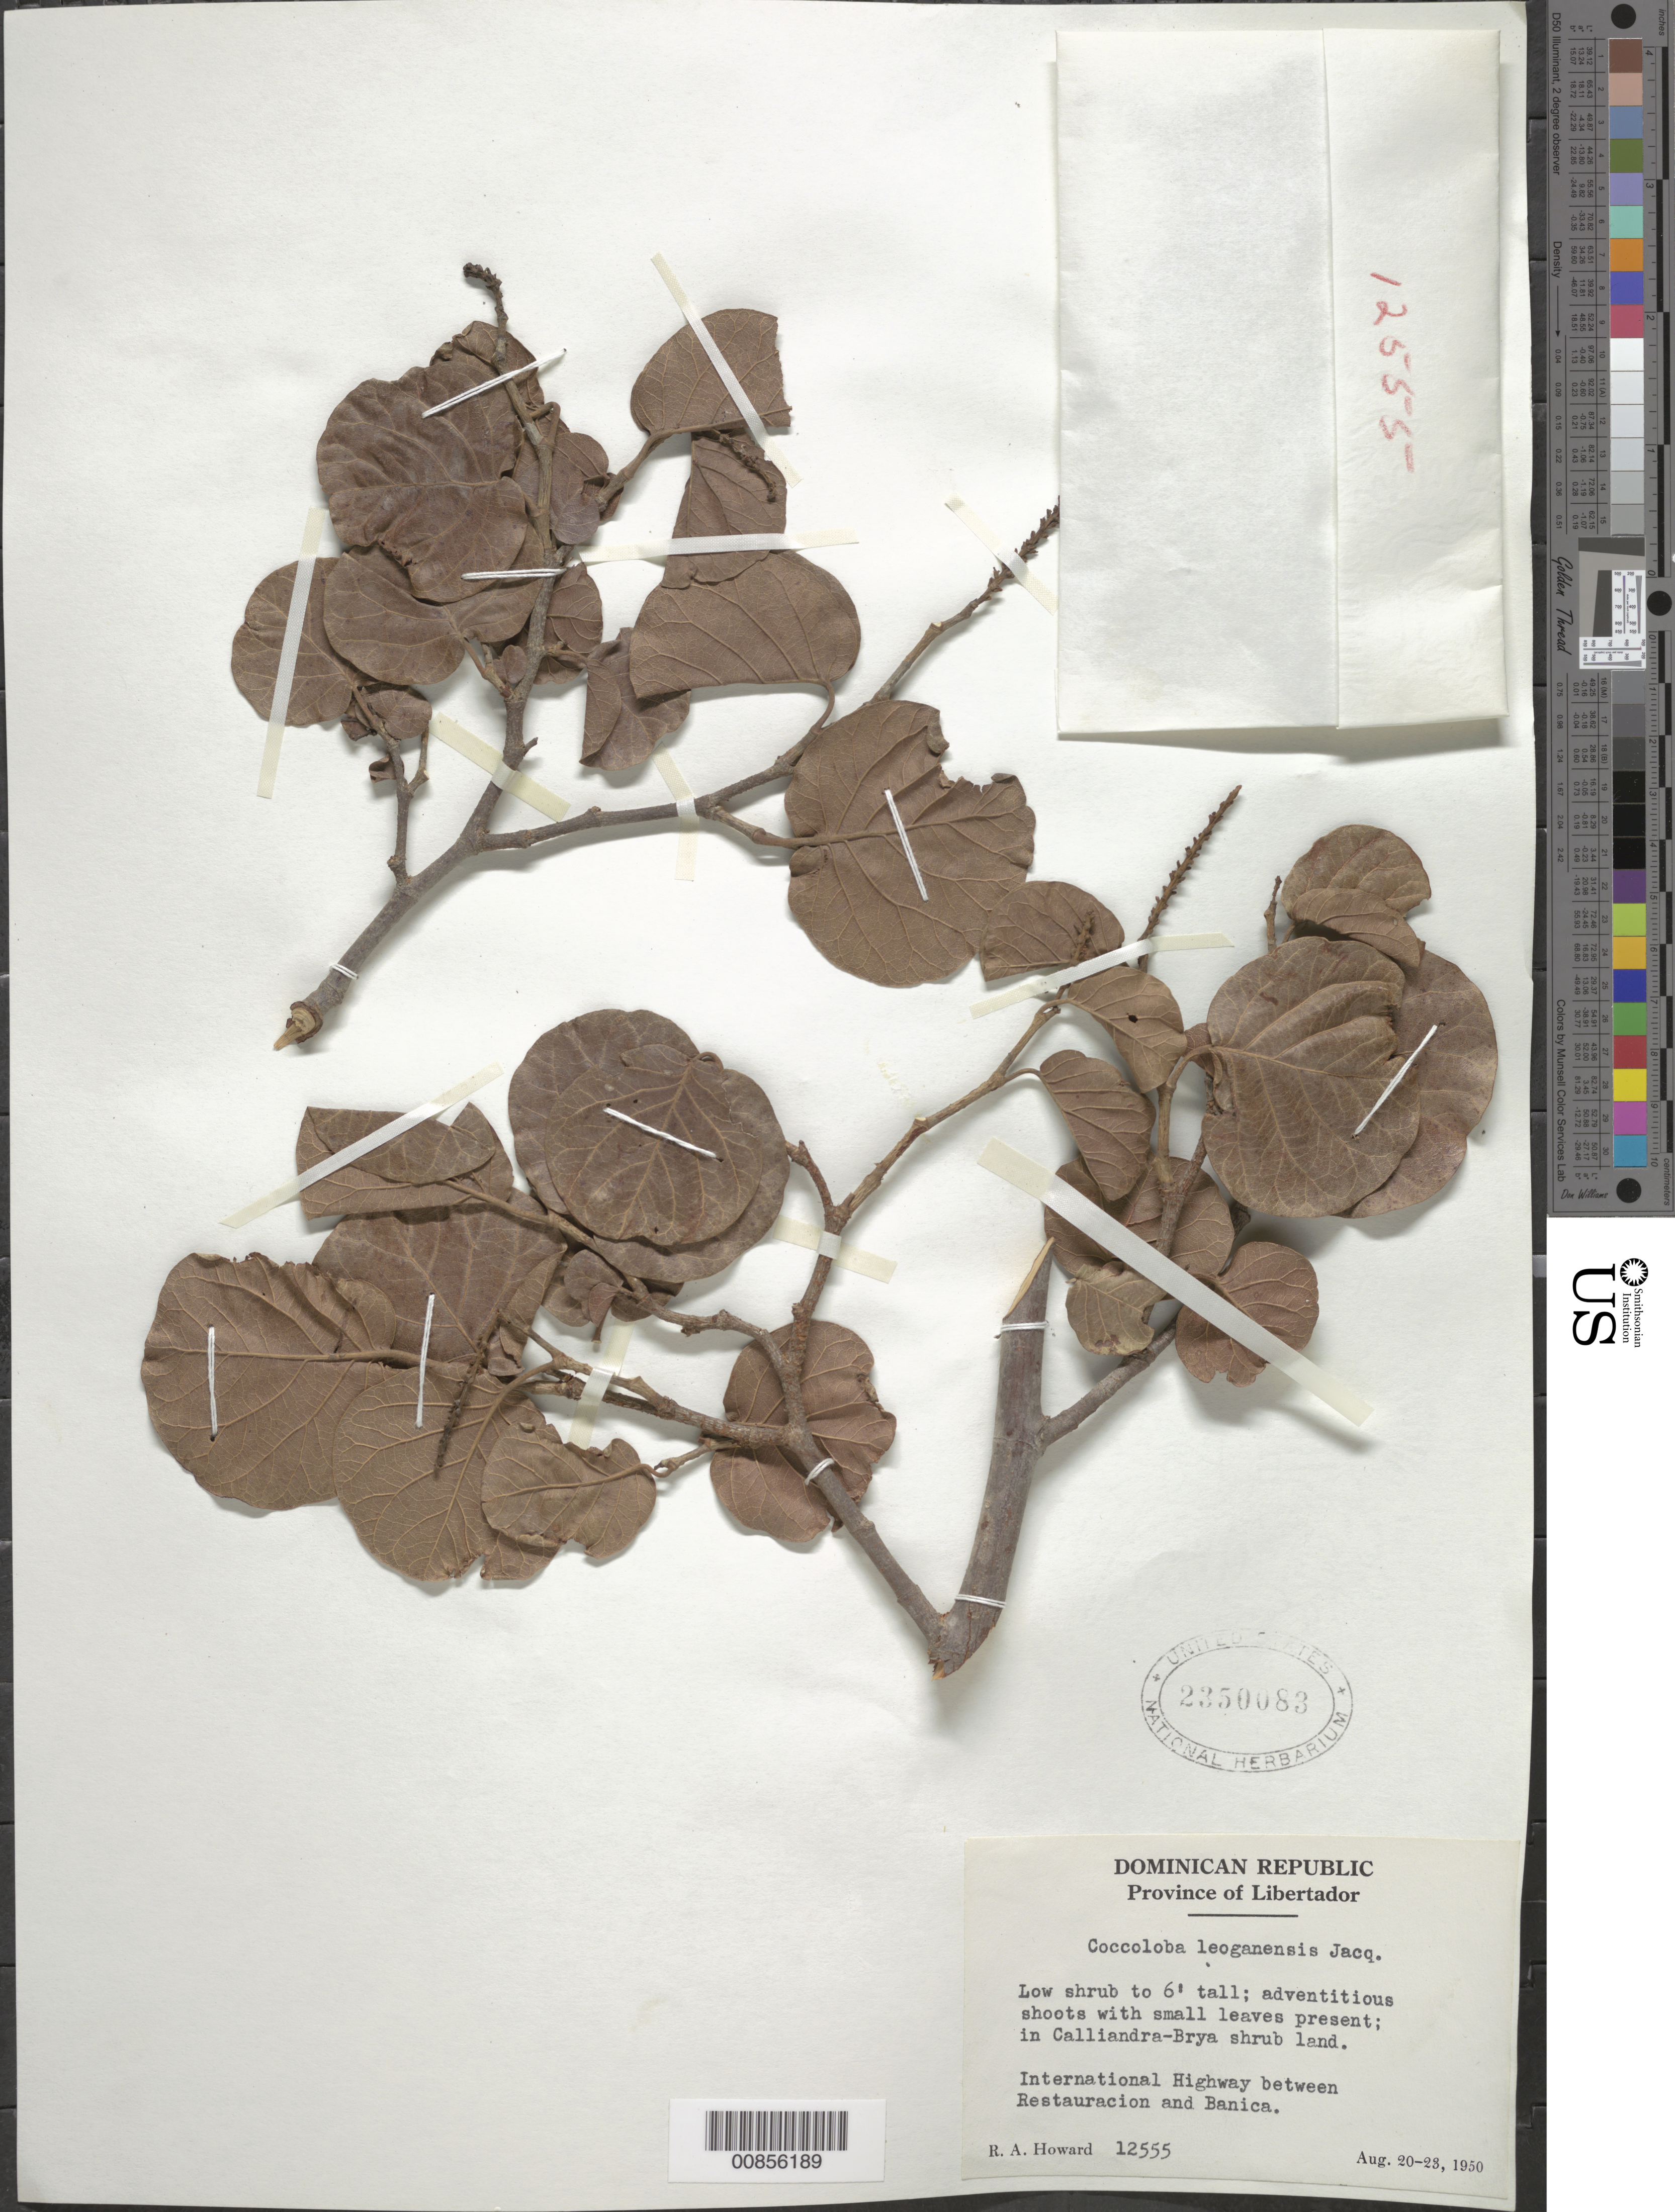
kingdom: Plantae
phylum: Tracheophyta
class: Magnoliopsida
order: Caryophyllales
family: Polygonaceae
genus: Coccoloba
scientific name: Coccoloba leoganensis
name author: Jacq.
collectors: R. A. Howard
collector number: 12555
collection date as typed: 20 Aug 1950 to 23 Aug 1950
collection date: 1950-08-20/1950-08-23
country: Dominican Republic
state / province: Dajabon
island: Hispaniola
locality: Province of Libertador (obsolete). International Highway between Restauración and Banica.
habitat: In Calliandra-Brya shrub land.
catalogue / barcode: US 2350083